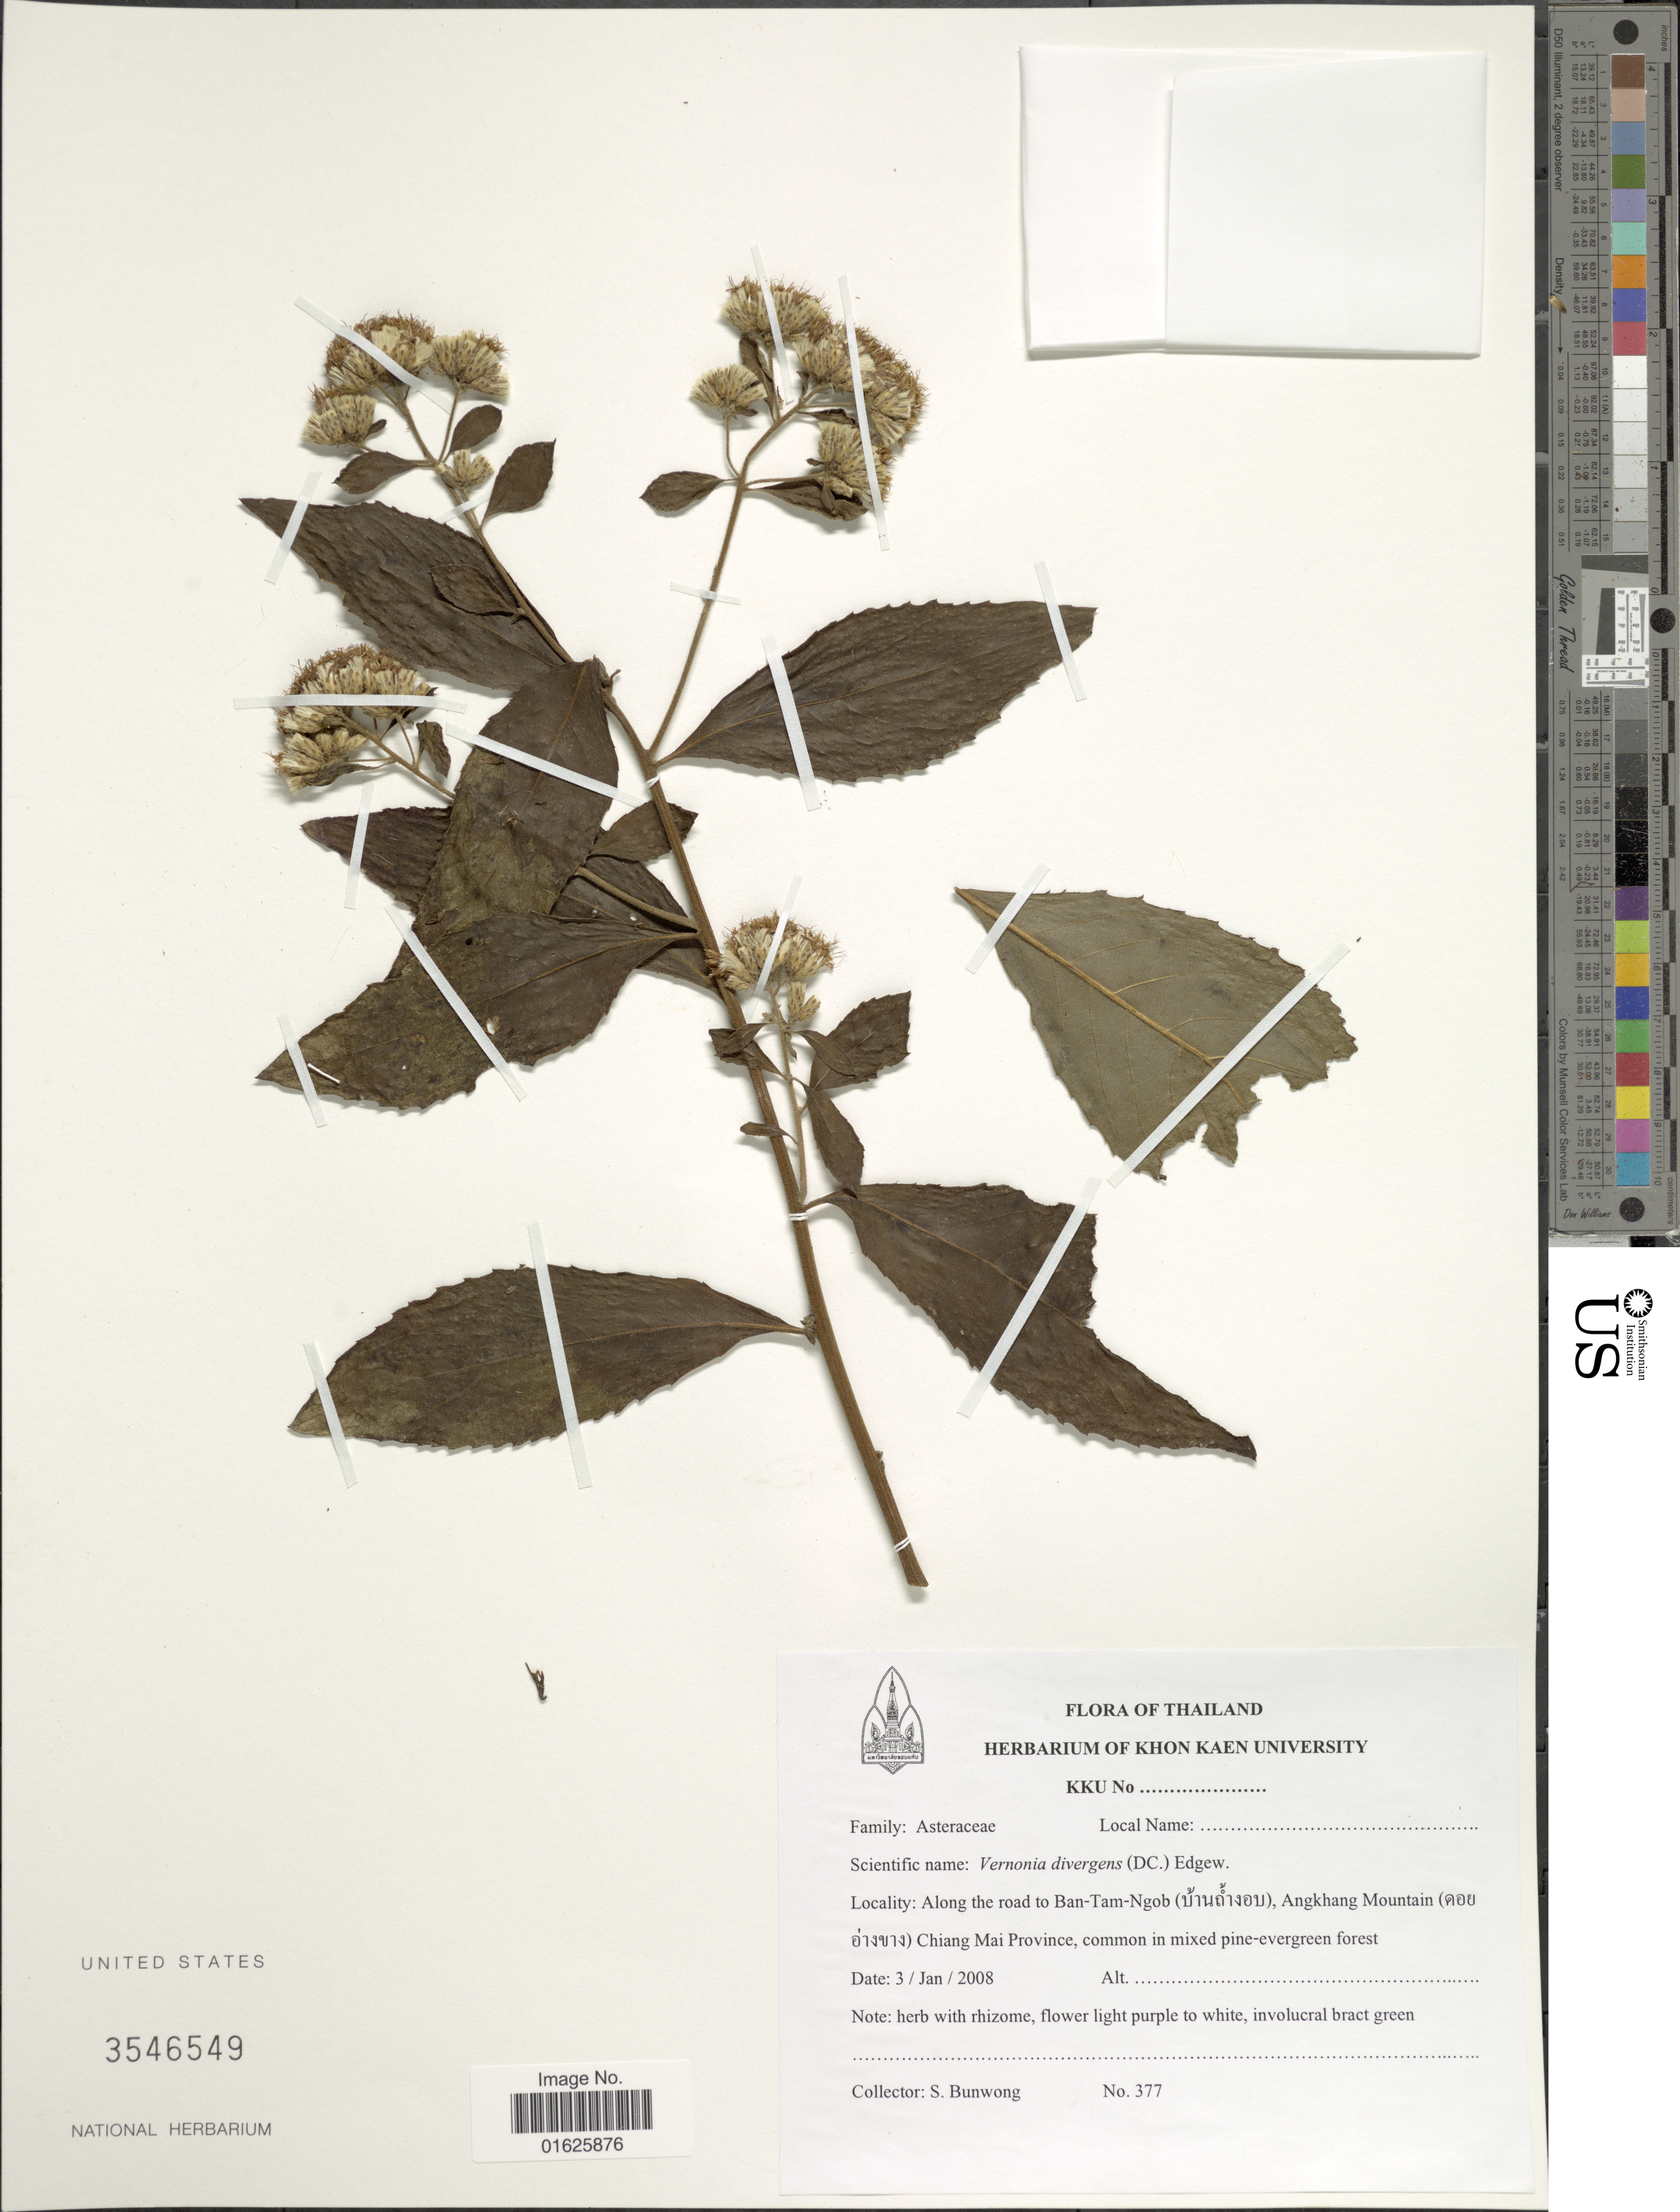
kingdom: Plantae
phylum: Tracheophyta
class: Magnoliopsida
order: Asterales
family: Asteraceae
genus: Acilepis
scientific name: Acilepis sp.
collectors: S. Bunwong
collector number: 377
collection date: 2008-01-03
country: Thailand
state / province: Chiang Mai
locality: Along the road to Ban-Tam,-Ngob (X), Angkhang Mountain (X)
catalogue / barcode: US 3546549